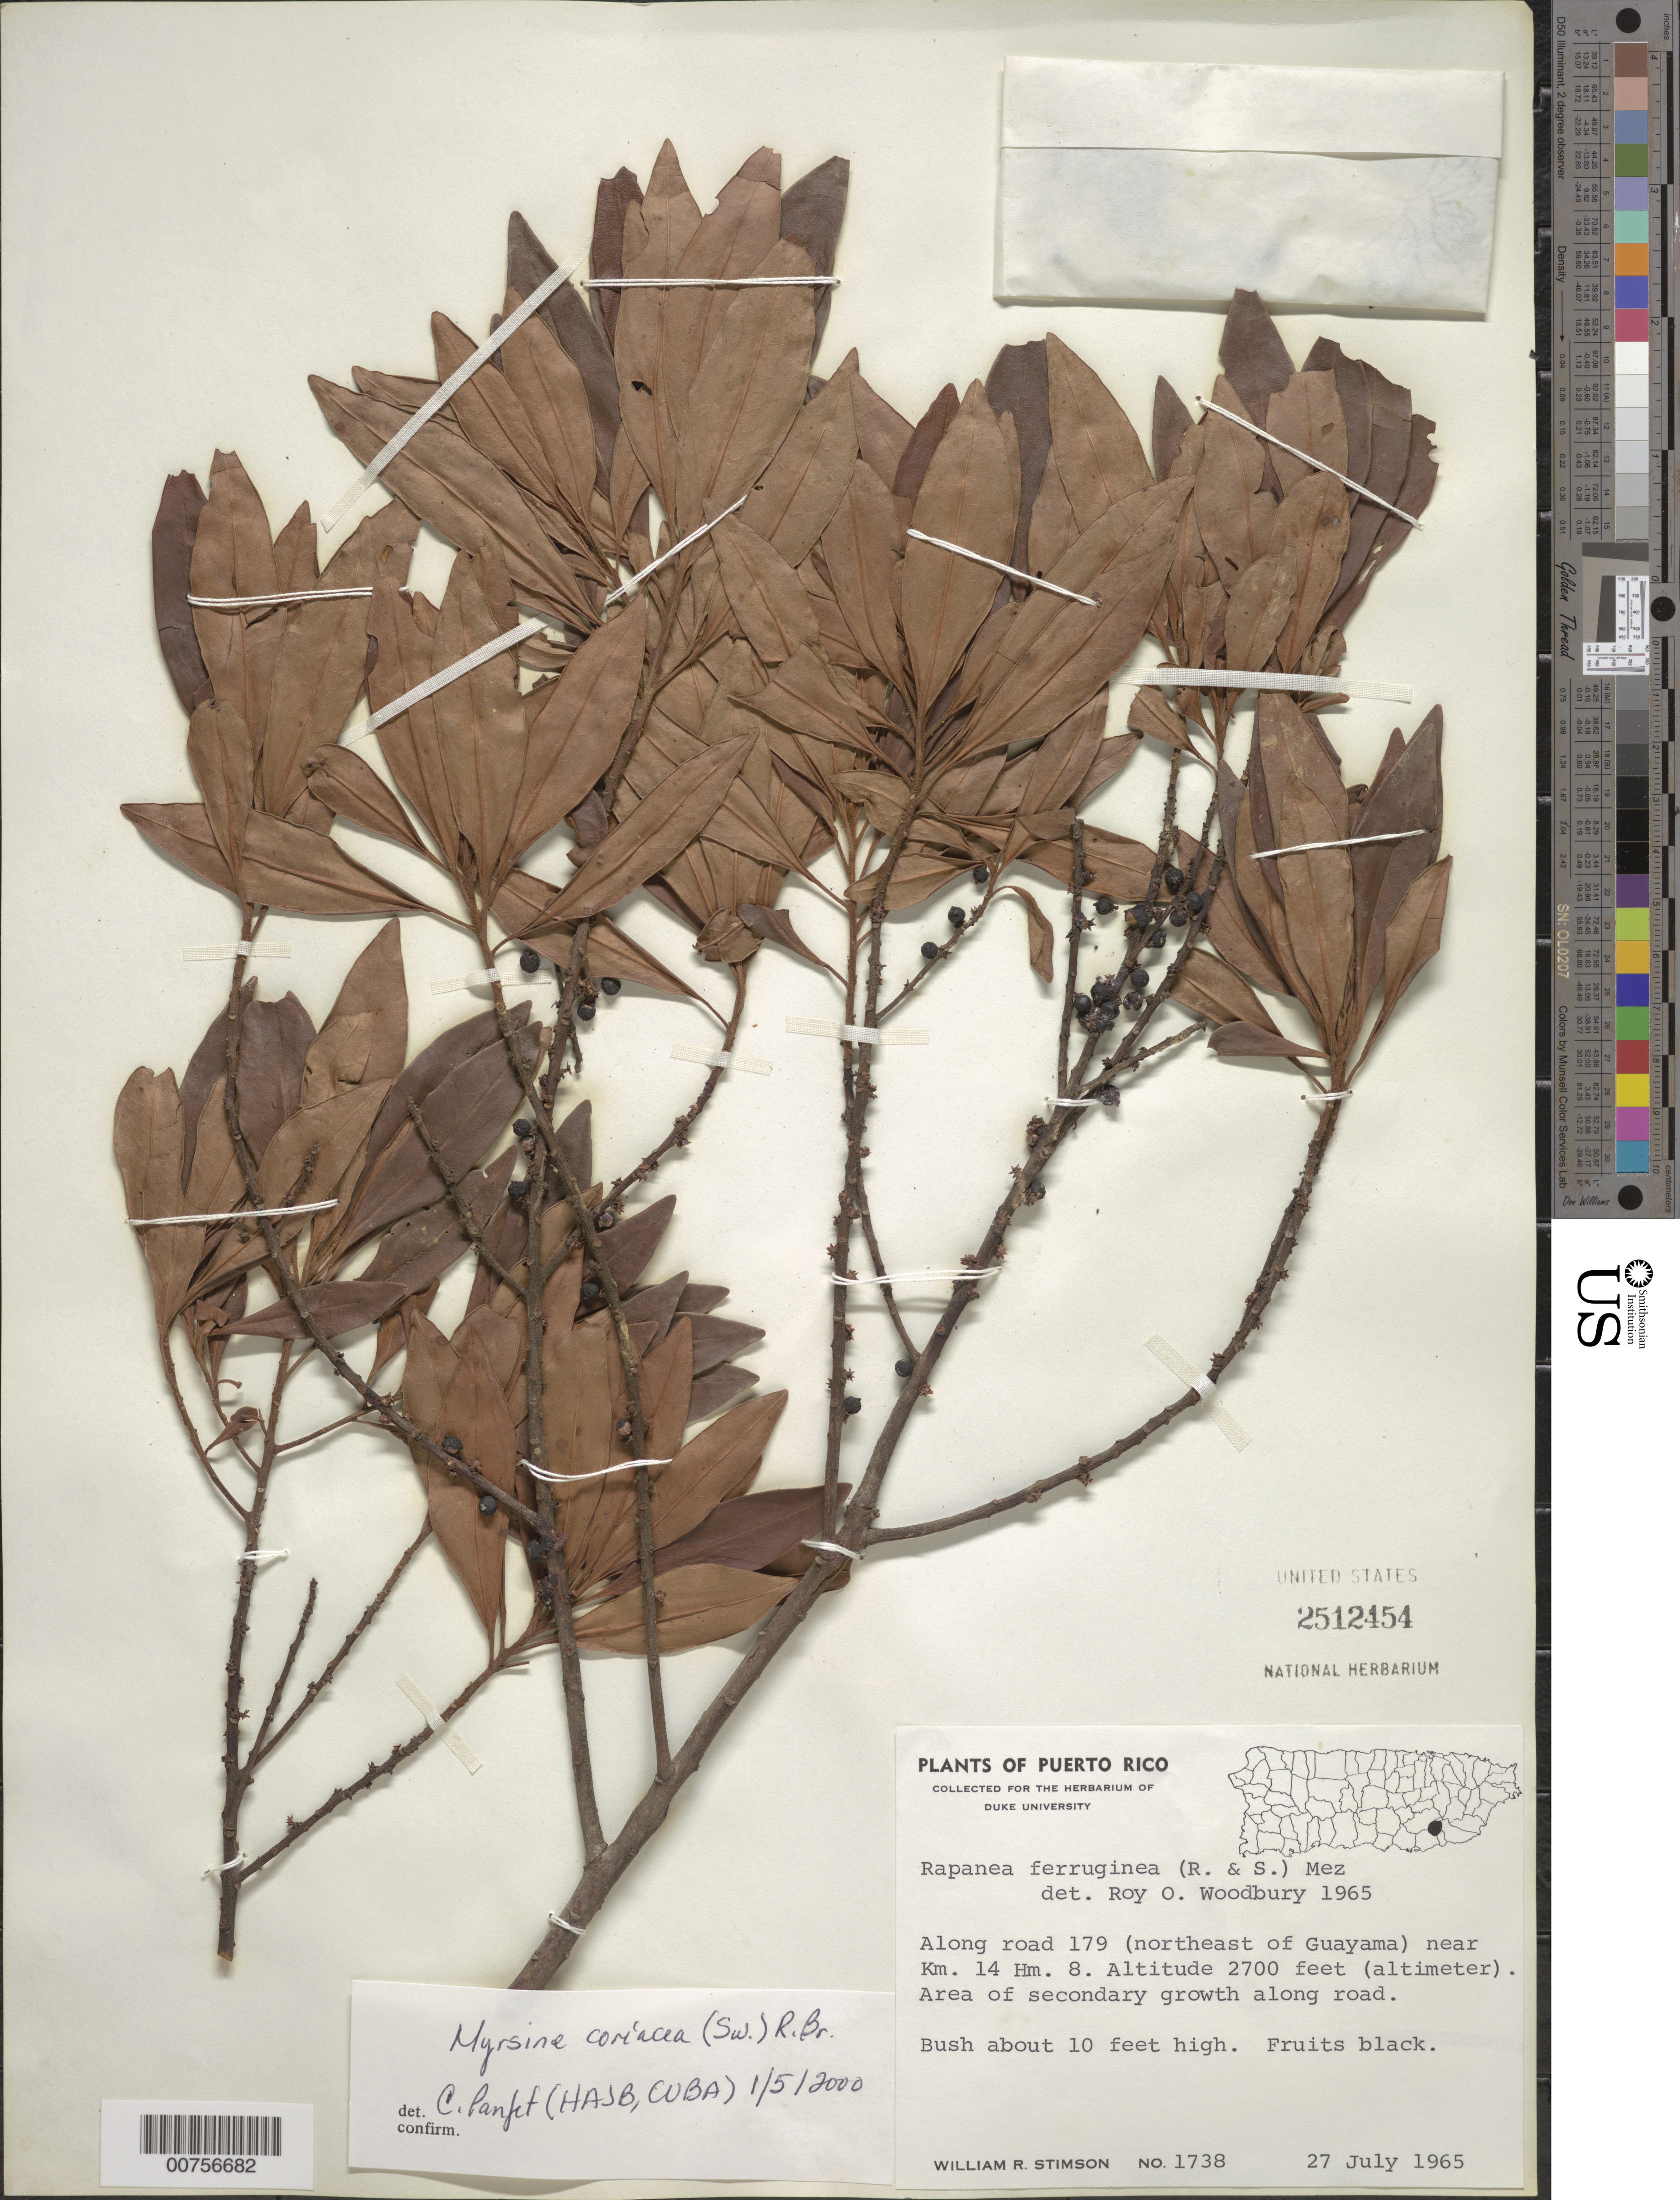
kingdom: Plantae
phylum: Tracheophyta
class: Magnoliopsida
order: Ericales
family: Primulaceae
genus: Myrsine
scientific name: Myrsine coriacea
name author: (Sw.) R. Br. ex Roem. & Schult.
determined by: Panfet, C.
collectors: W. R. Stimson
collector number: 1738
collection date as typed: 27 Jul 1965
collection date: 1965-07-27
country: Puerto Rico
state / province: Guayama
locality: Along road 179 (northeast of Guayama), near km 14 Hm. 8.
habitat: Area of secondary growth along road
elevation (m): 823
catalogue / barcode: US 2512454